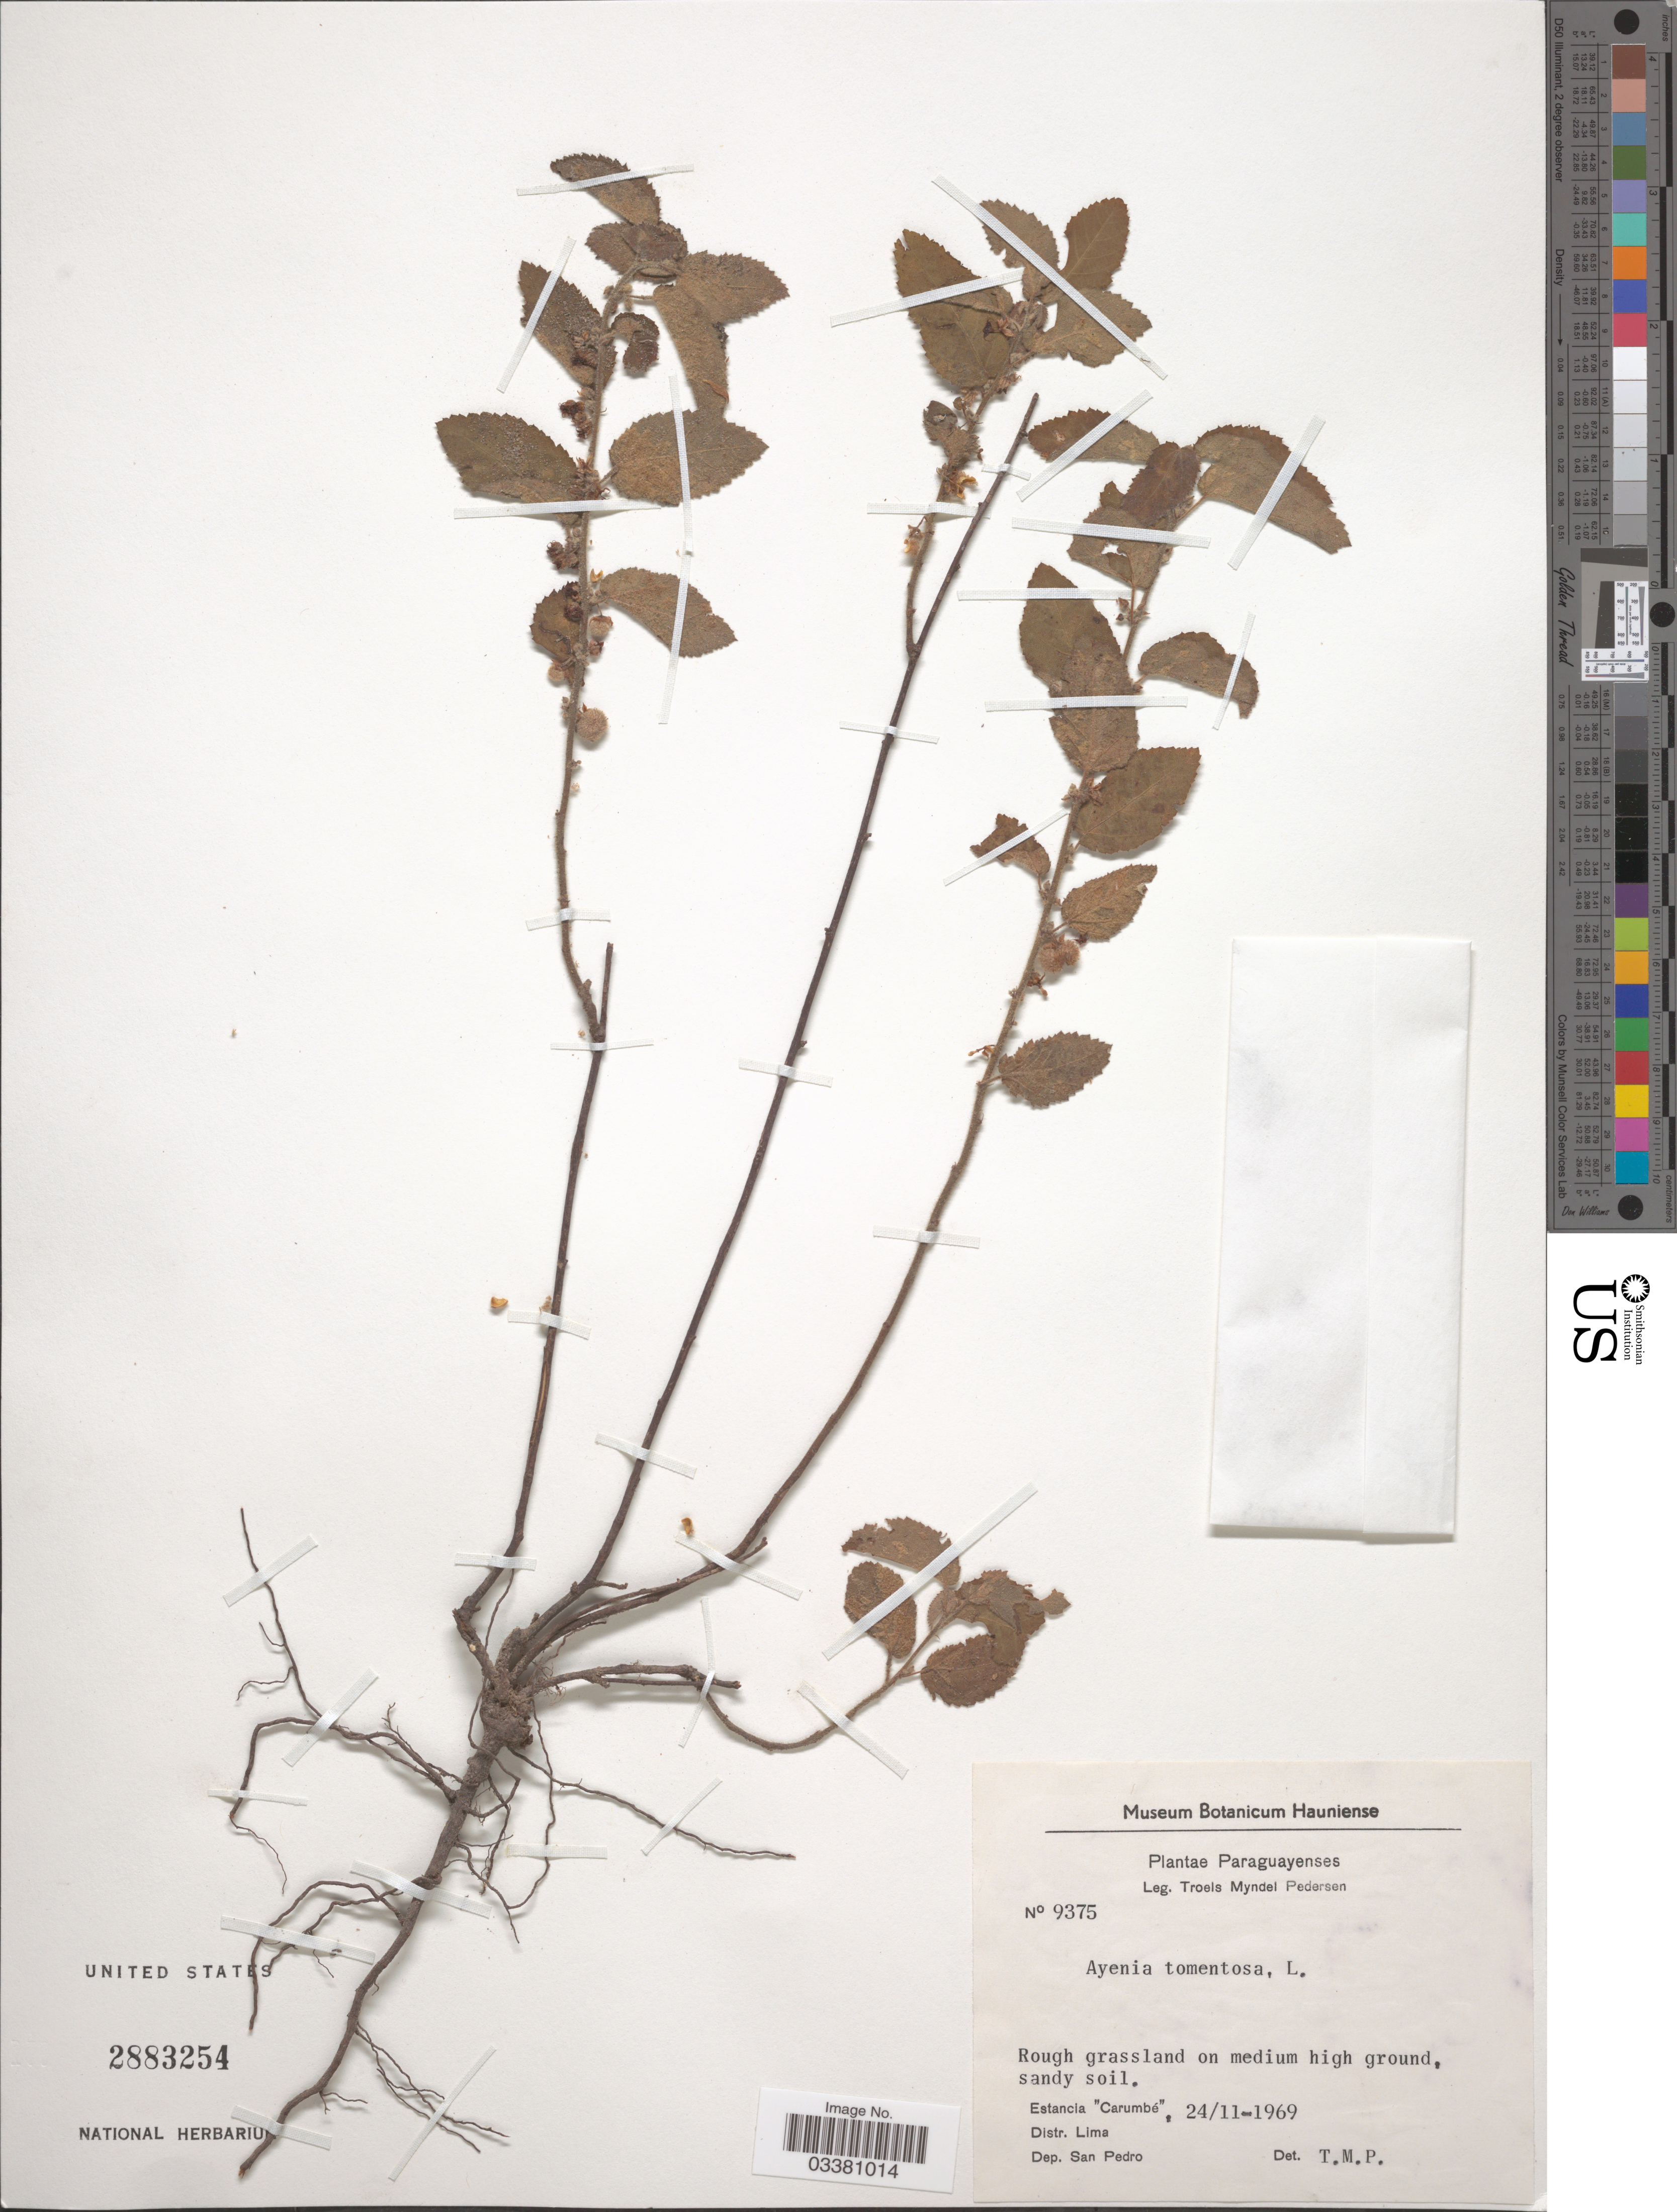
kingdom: Plantae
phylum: Tracheophyta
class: Magnoliopsida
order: Malvales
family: Malvaceae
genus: Ayenia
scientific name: Ayenia tomentosa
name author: L.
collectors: T. Pederson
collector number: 9375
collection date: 1969-11-24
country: Paraguay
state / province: San Pedro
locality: Estancia "Carumbe". Distr. Lima. Dep. San Pedro.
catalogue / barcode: US 2883254